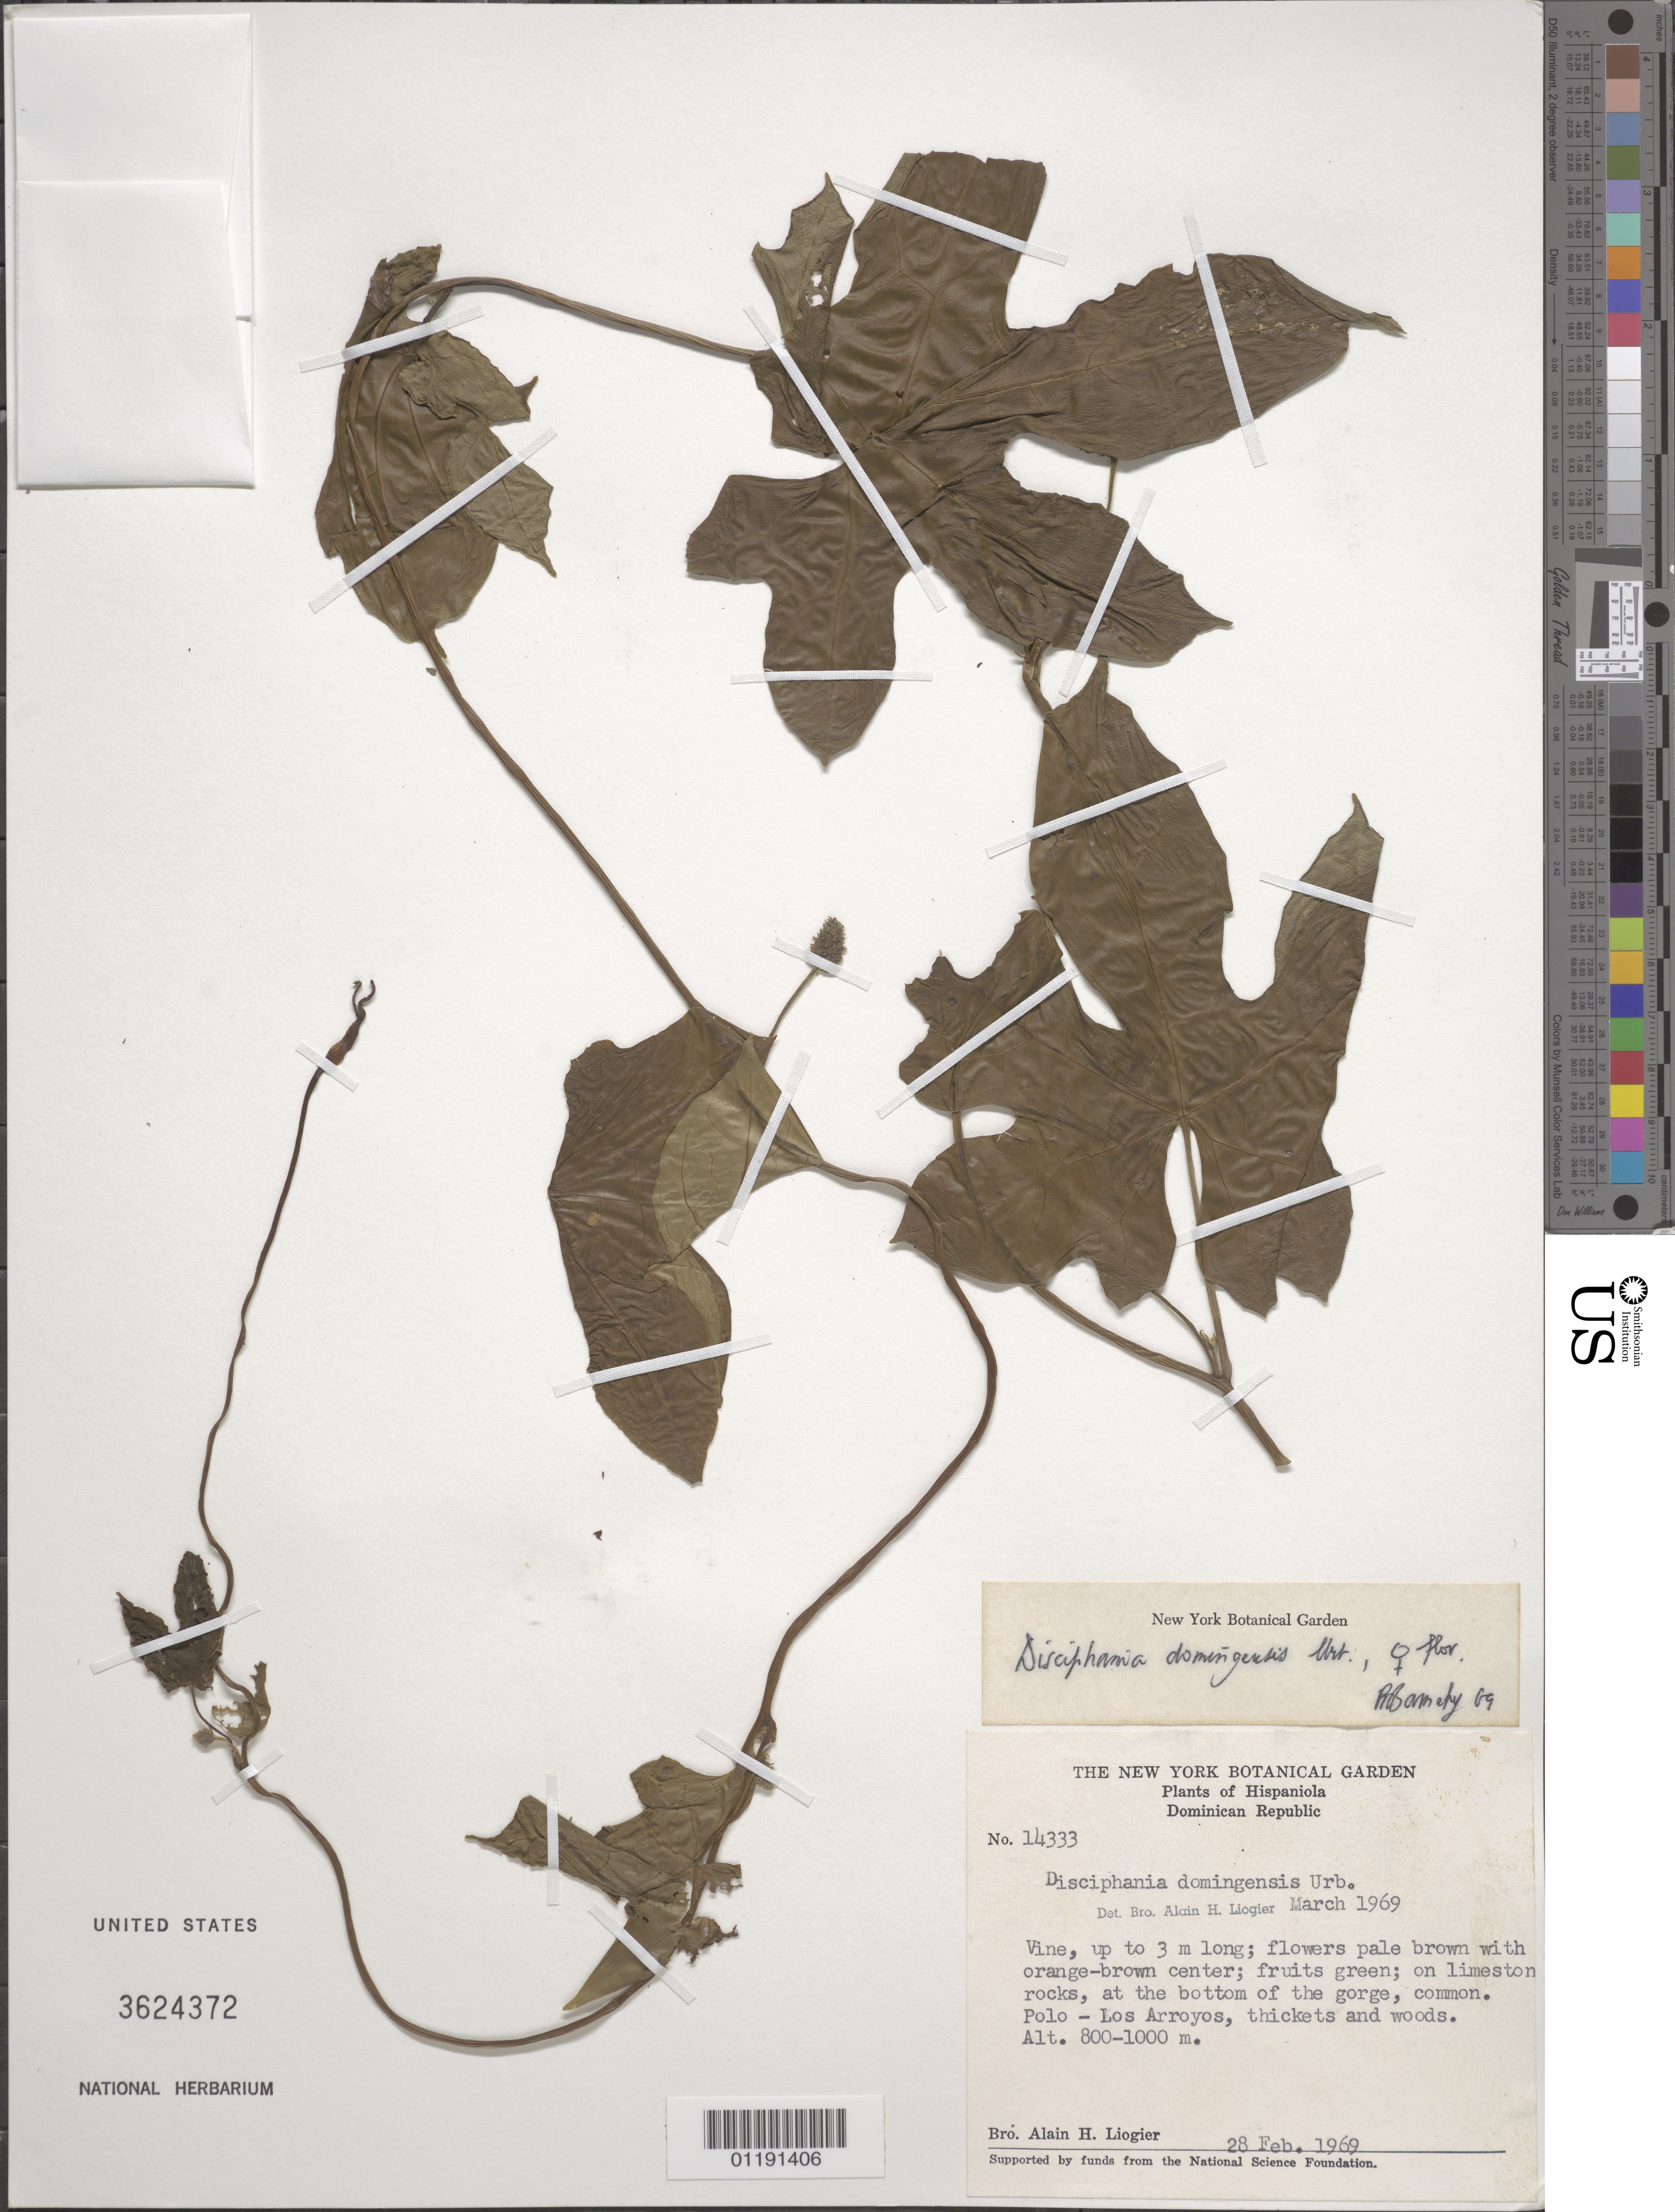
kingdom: Plantae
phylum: Tracheophyta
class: Magnoliopsida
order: Ranunculales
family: Menispermaceae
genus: Disciphania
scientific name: Disciphania domingensis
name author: Urb.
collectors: A. H. Liogier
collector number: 14333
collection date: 1969-02-28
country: Dominican Republic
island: Hispaniola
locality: At the bottom of the gorge. Polo-Los Arroyos.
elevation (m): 800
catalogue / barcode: US 3624372